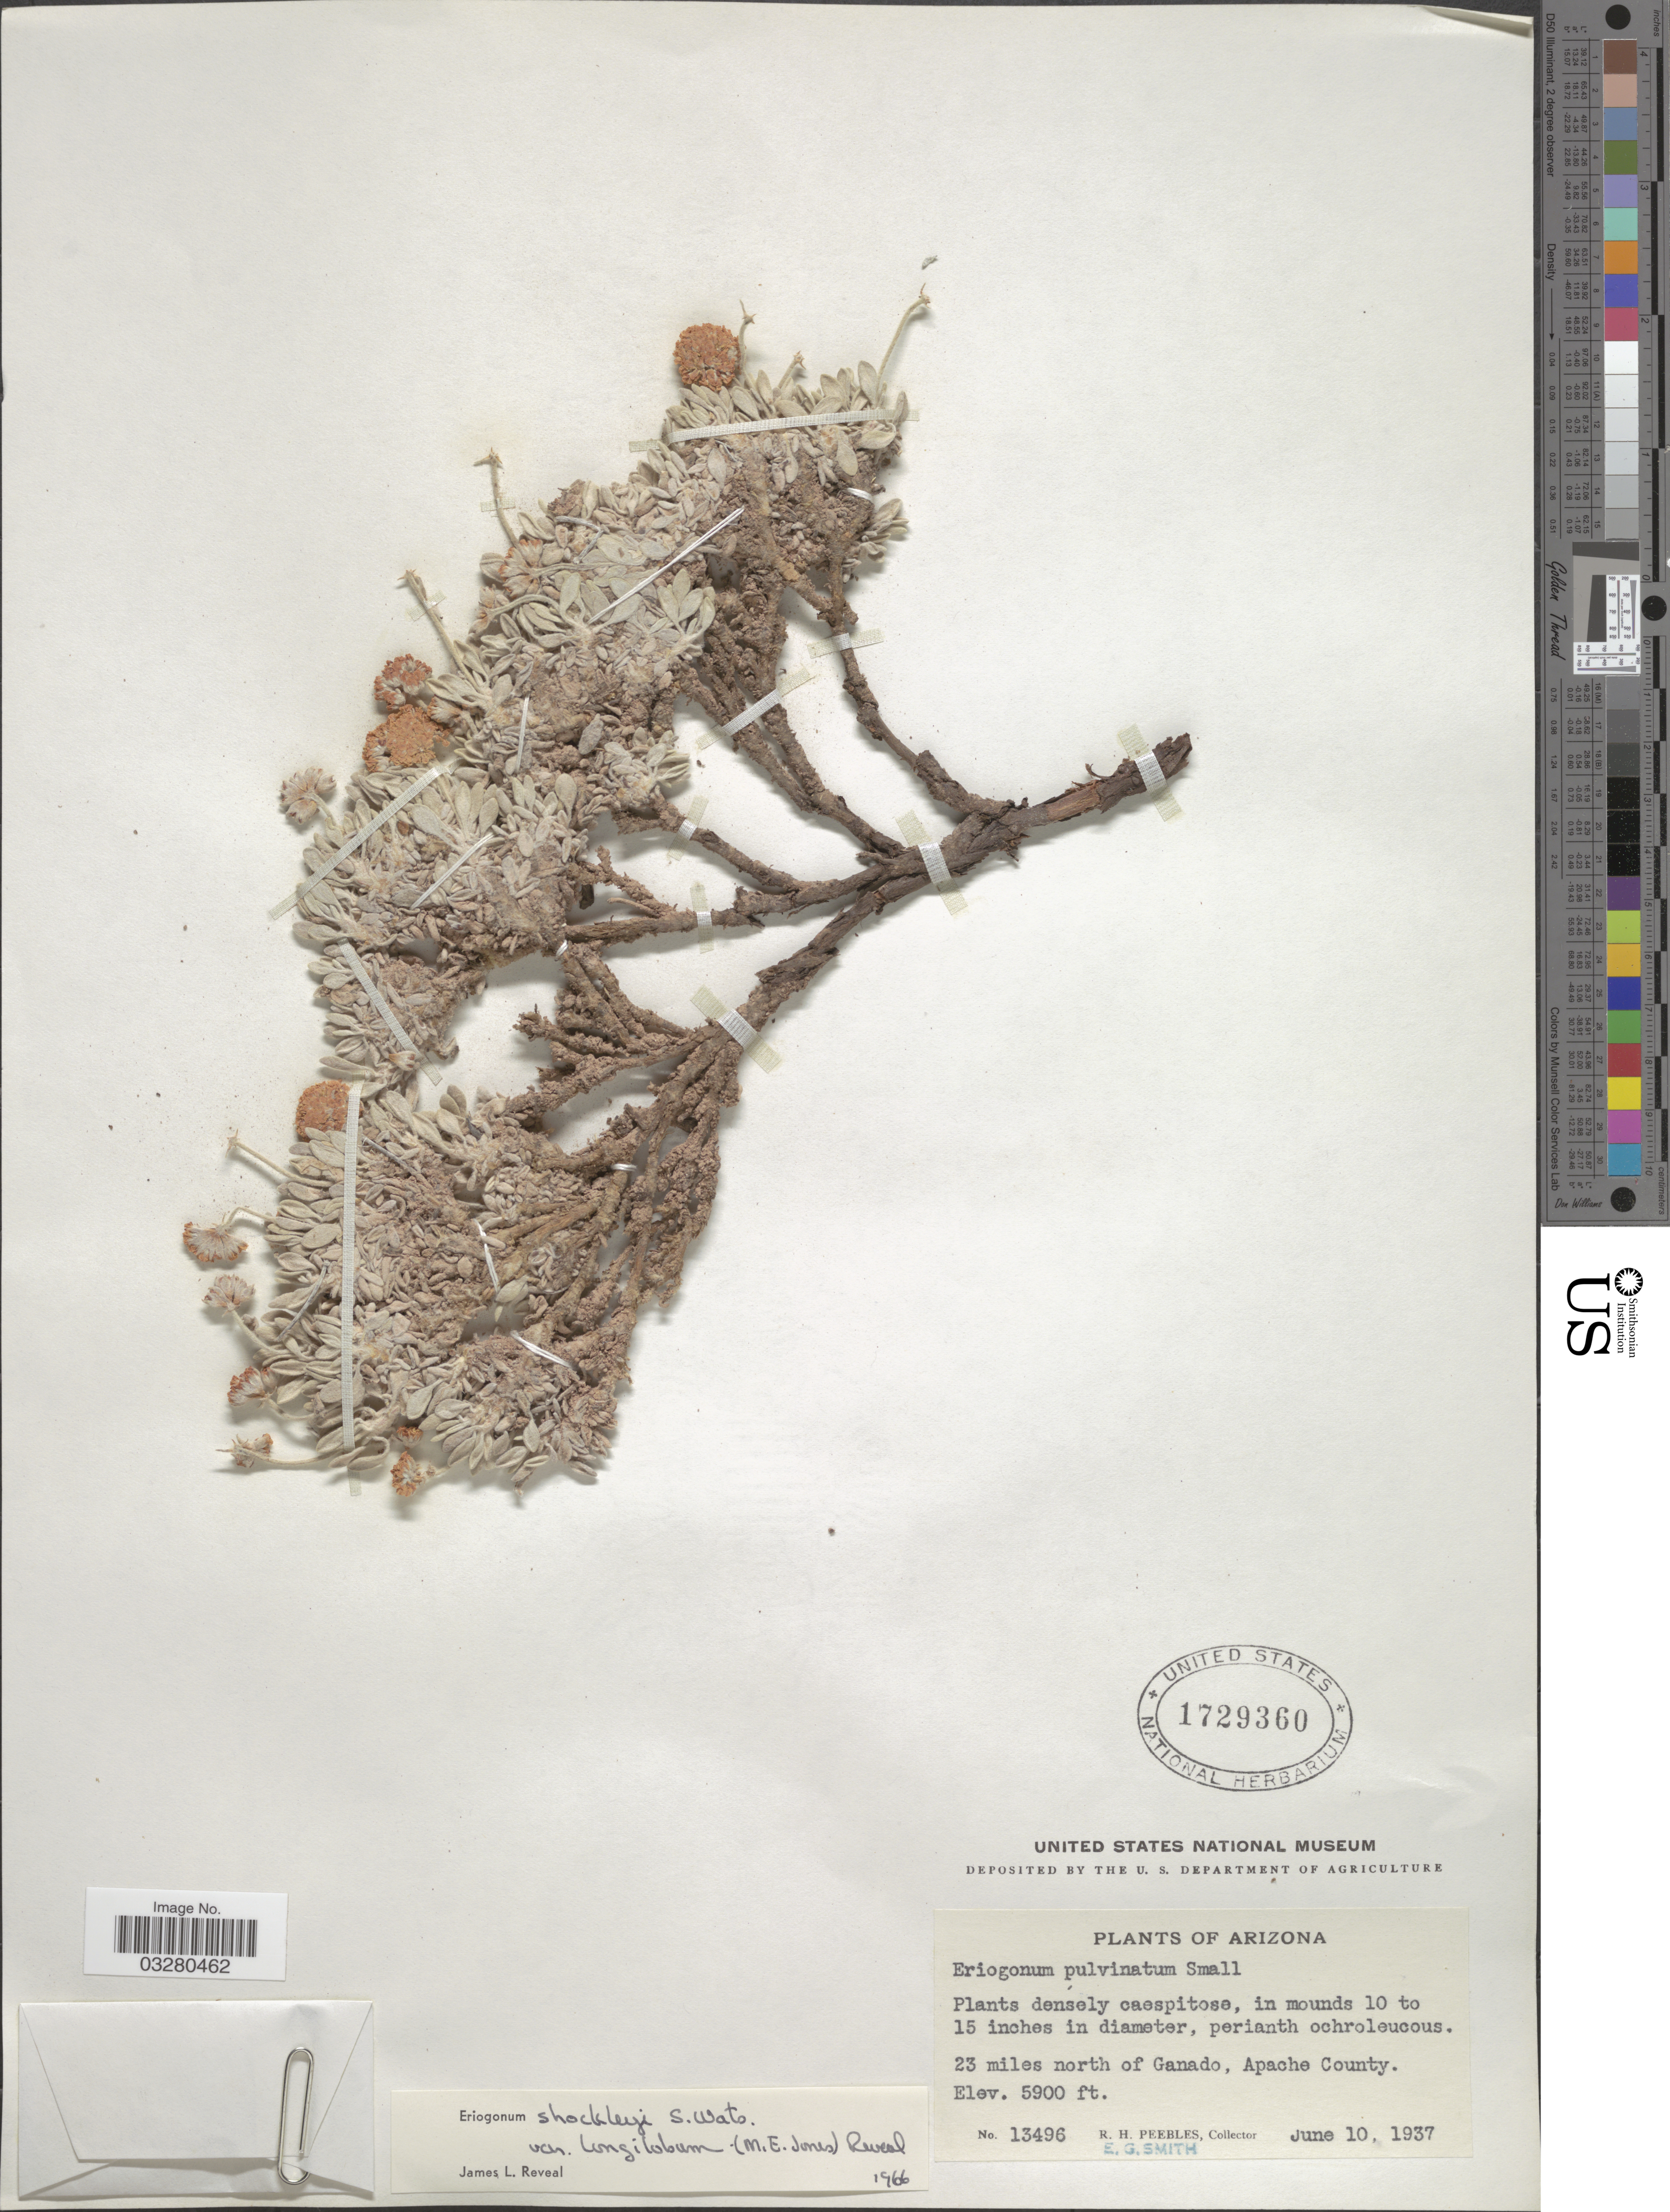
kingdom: Plantae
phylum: Tracheophyta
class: Magnoliopsida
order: Caryophyllales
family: Polygonaceae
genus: Eriogonum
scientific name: Eriogonum shockleyi var. longilobum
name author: (M.E. Jones) Reveal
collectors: R. H. Peebles & E. G. Smith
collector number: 13496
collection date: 1937-06-10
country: United States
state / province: Arizona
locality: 23 miles north of Ganado, Apache County.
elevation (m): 1798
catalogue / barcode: US 1729360